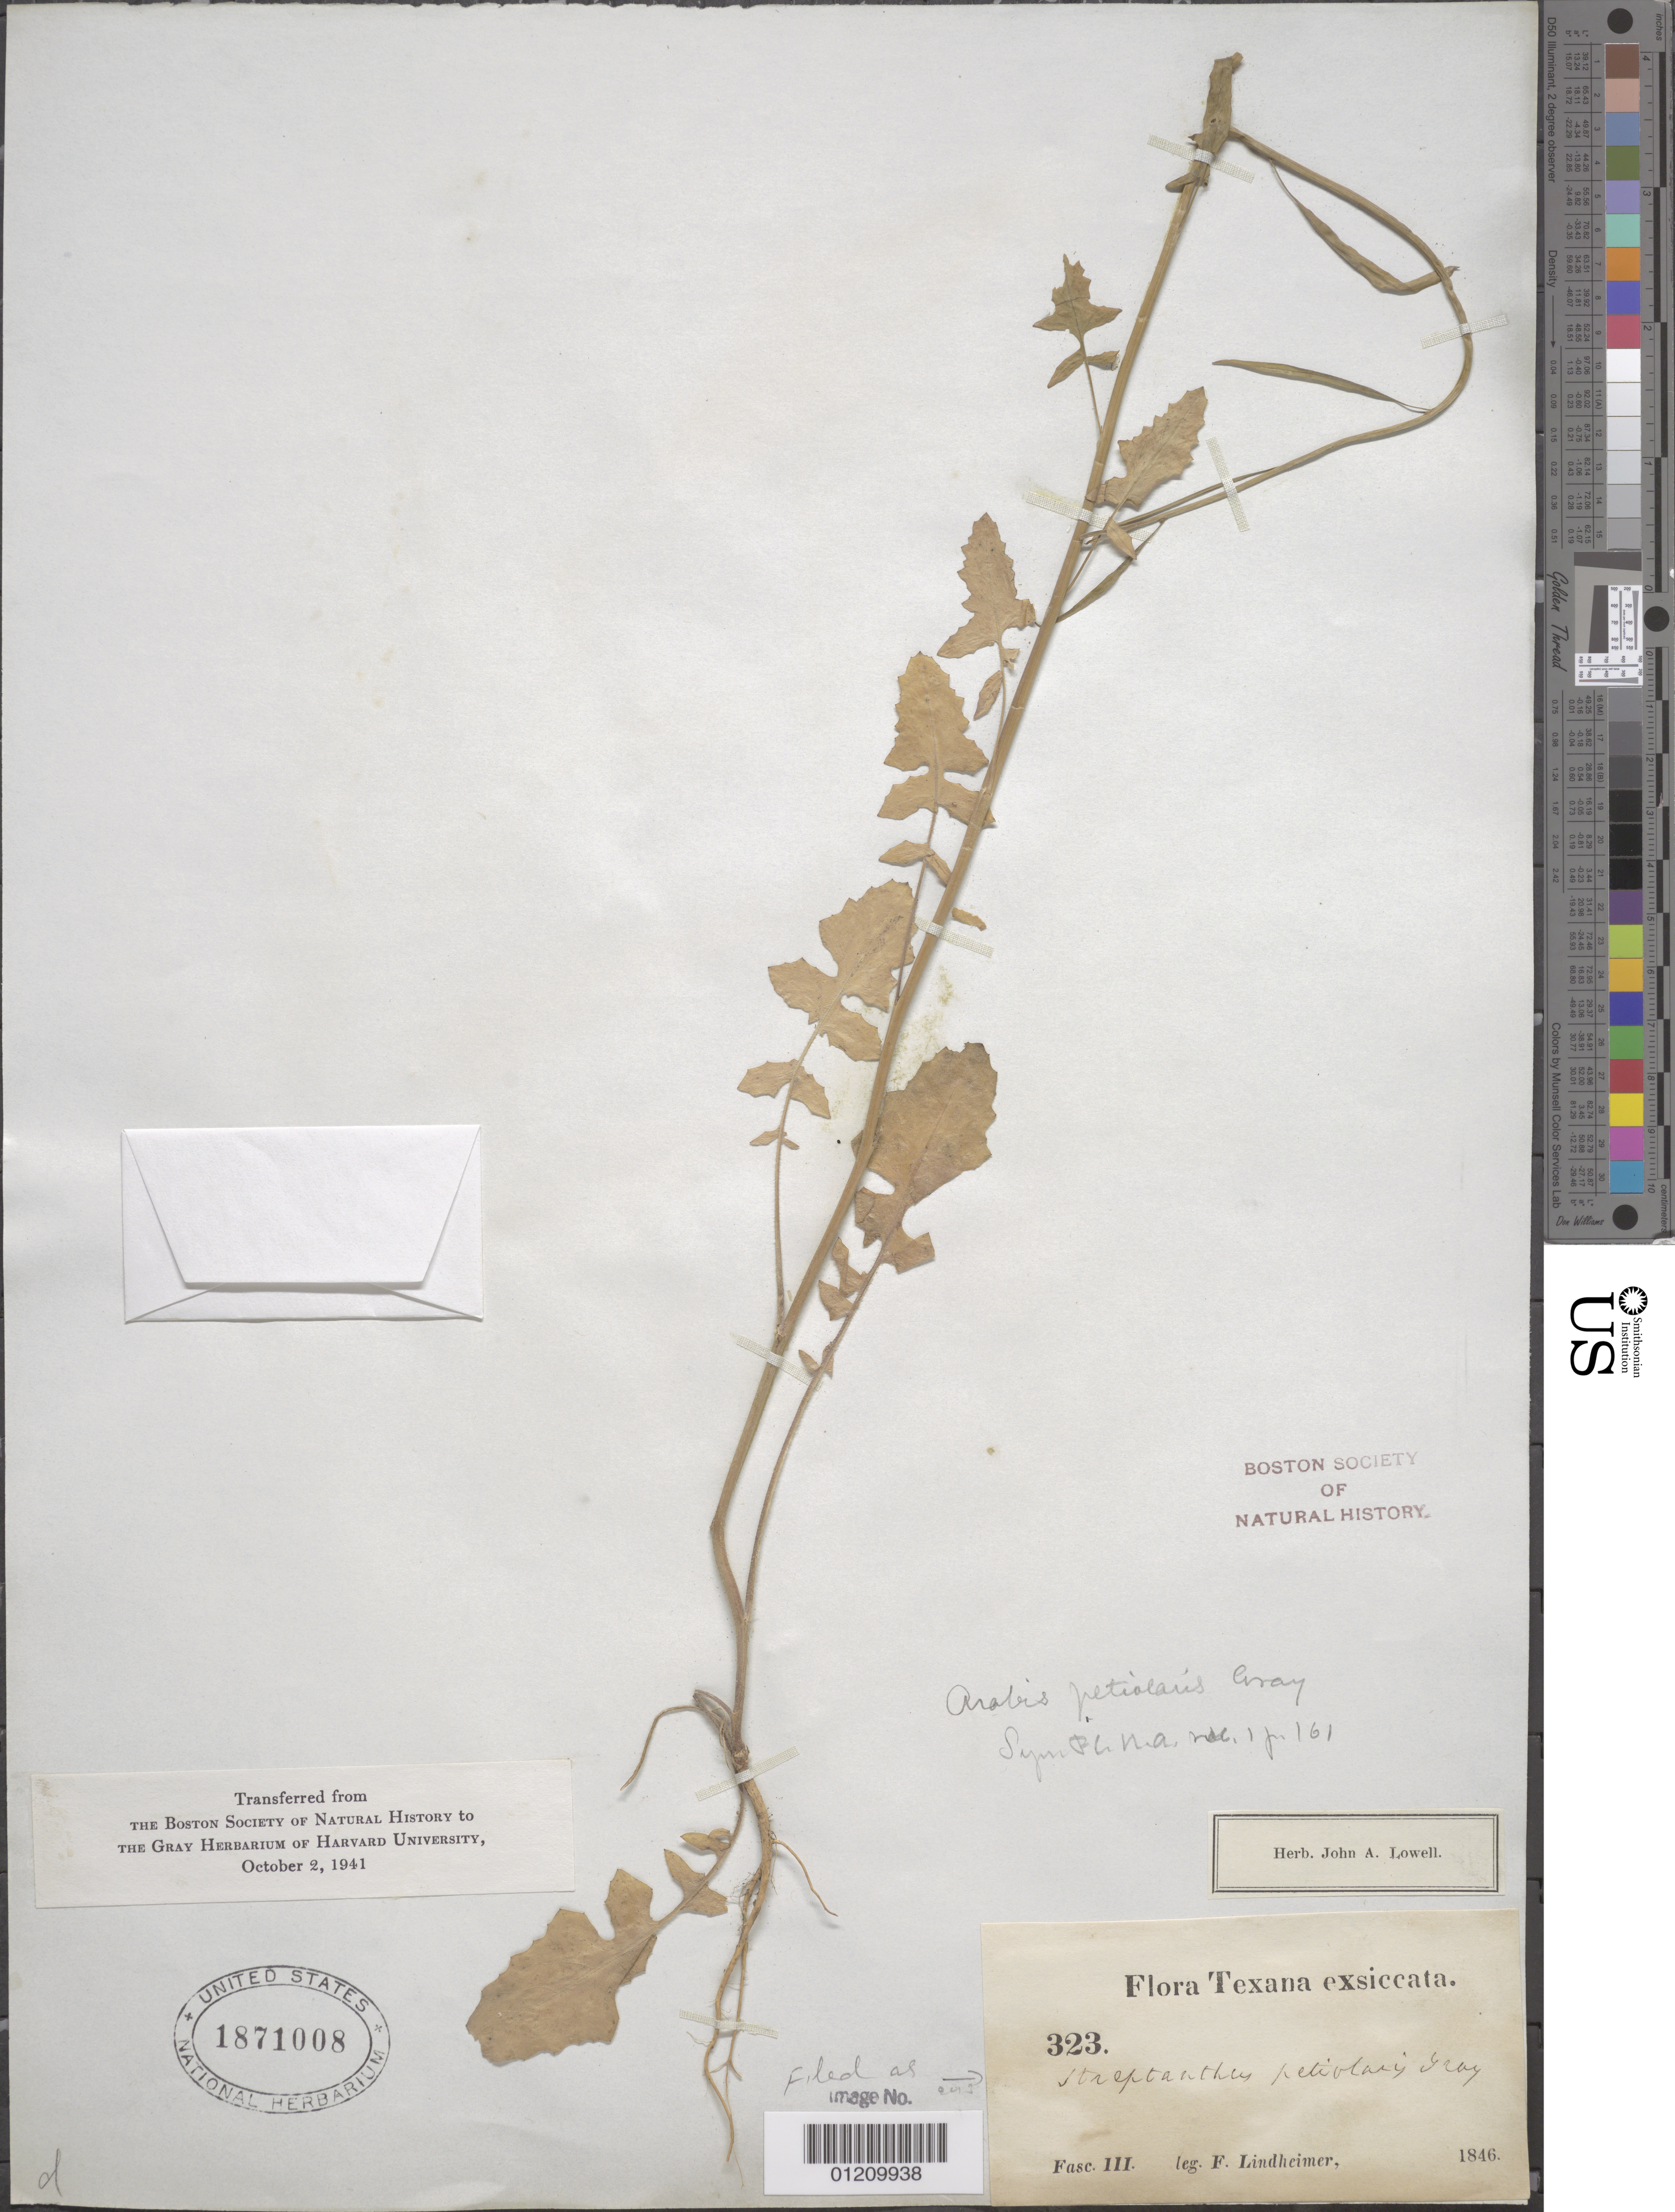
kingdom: Plantae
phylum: Tracheophyta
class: Magnoliopsida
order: Brassicales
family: Brassicaceae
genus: Streptanthus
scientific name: Streptanthus petiolaris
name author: A. Gray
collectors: F. J. Lindheimer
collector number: III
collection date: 1846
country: United States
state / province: Texas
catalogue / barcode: US 1871008